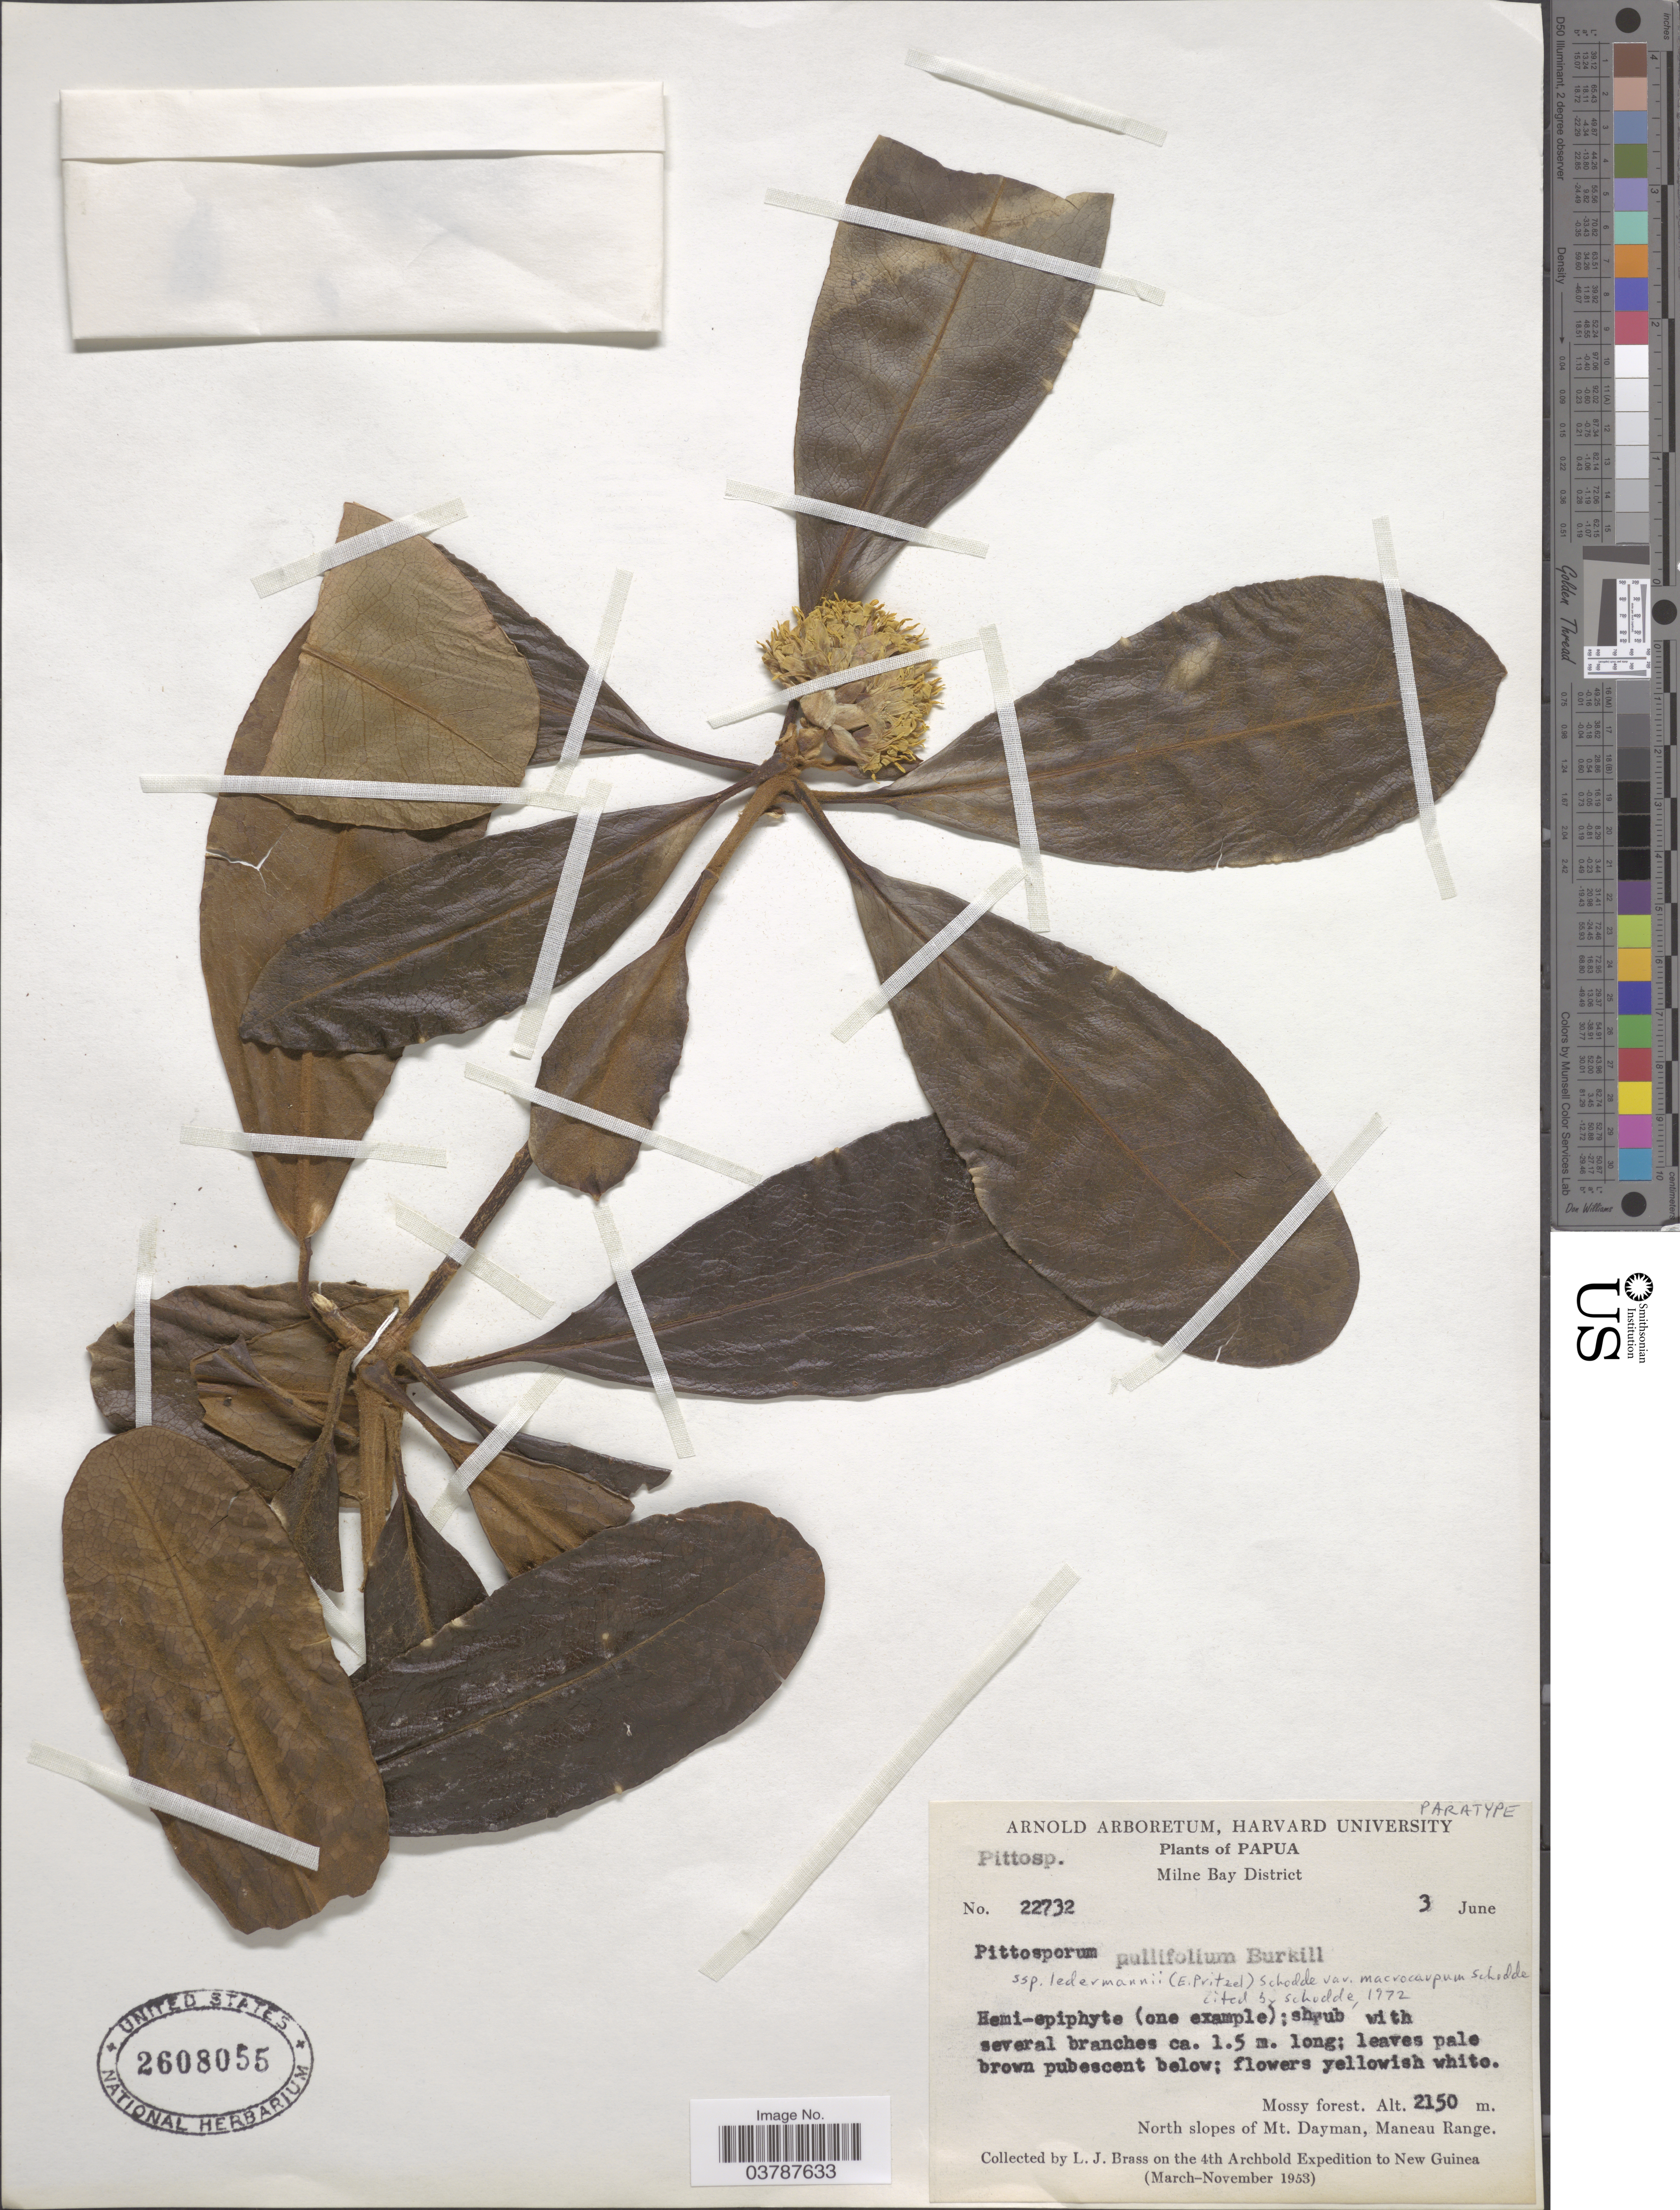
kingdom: Plantae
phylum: Tracheophyta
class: Magnoliopsida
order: Apiales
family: Pittosporaceae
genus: Pittosporum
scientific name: Pittosporum pullifolium subsp. ledermannii var. macrocarpum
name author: Schodde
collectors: L. J. Brass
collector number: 22732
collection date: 1953-06-03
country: Papua New Guinea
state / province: Milne Bay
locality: Milne Bay District. North slopes of Mt. Dayman, Maneau Range.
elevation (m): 2150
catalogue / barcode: US 2608055